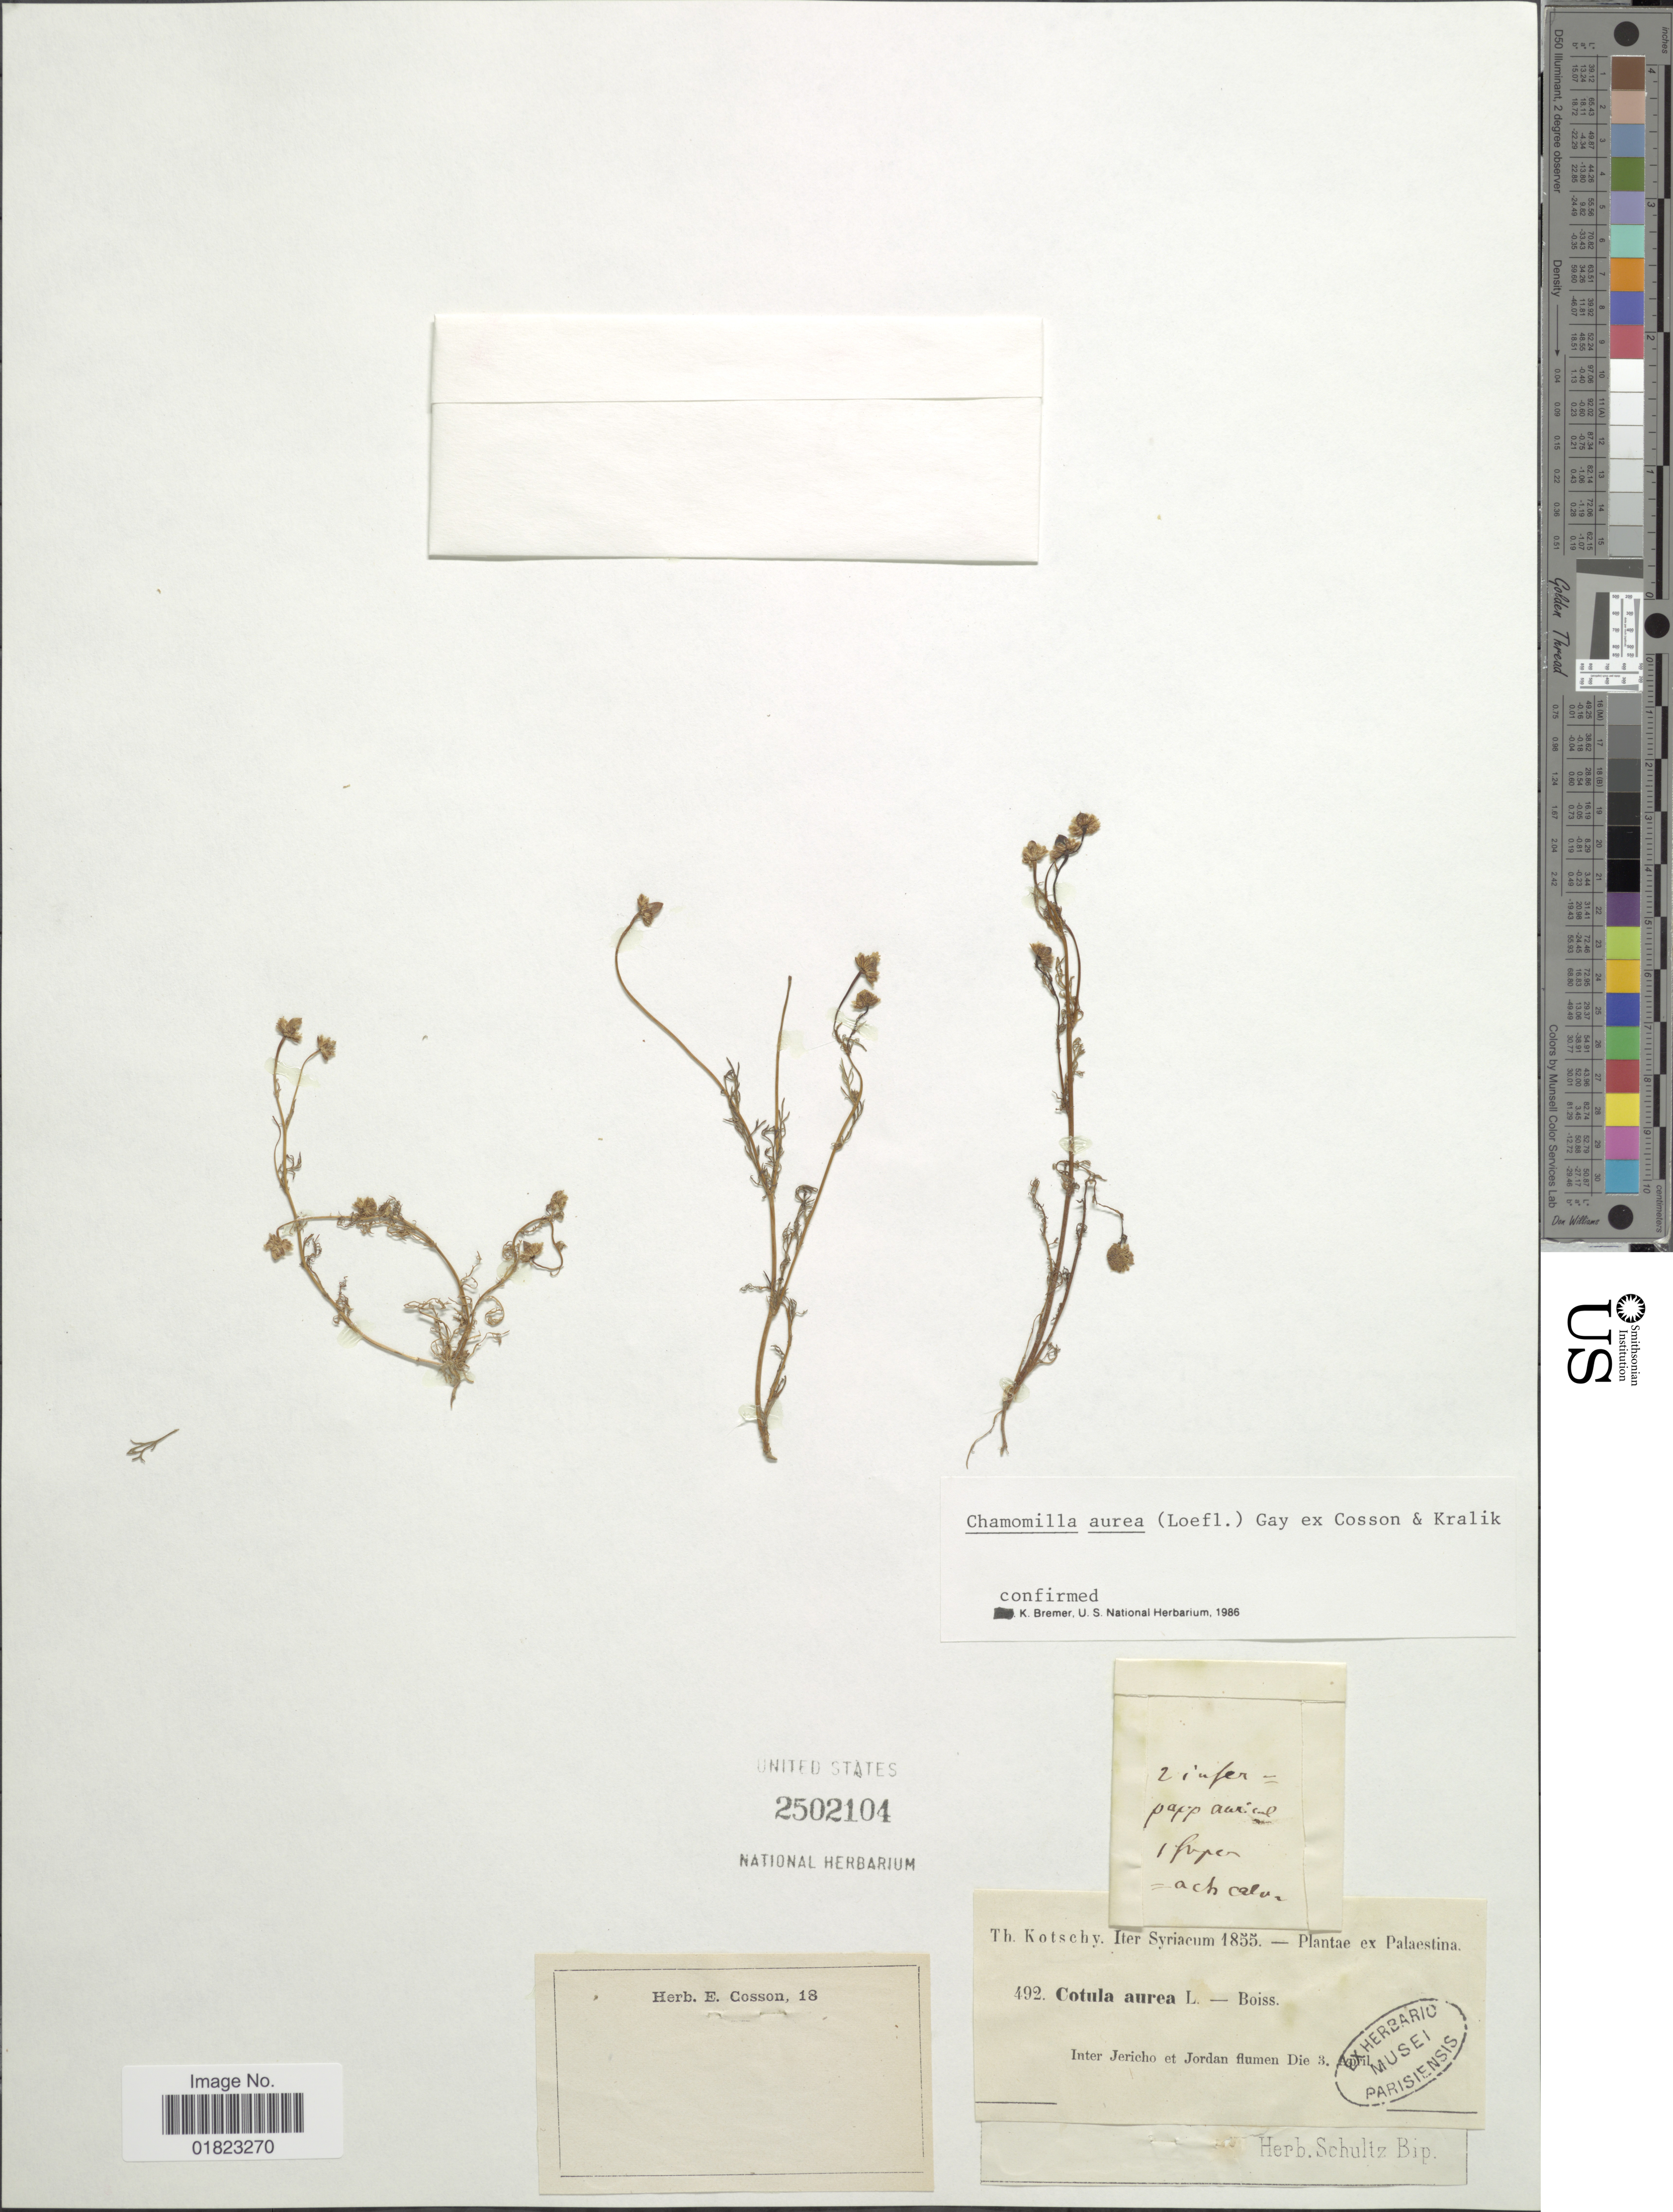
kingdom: Plantae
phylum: Tracheophyta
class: Magnoliopsida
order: Asterales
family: Asteraceae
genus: Matricaria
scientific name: Matricaria aurea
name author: (Loefl.) Sch. Bip.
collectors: K. G. Kotschy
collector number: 492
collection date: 1855-04-03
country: Syria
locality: Syriacum. Inter Jericho et Jordan flumen.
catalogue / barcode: US 2502104